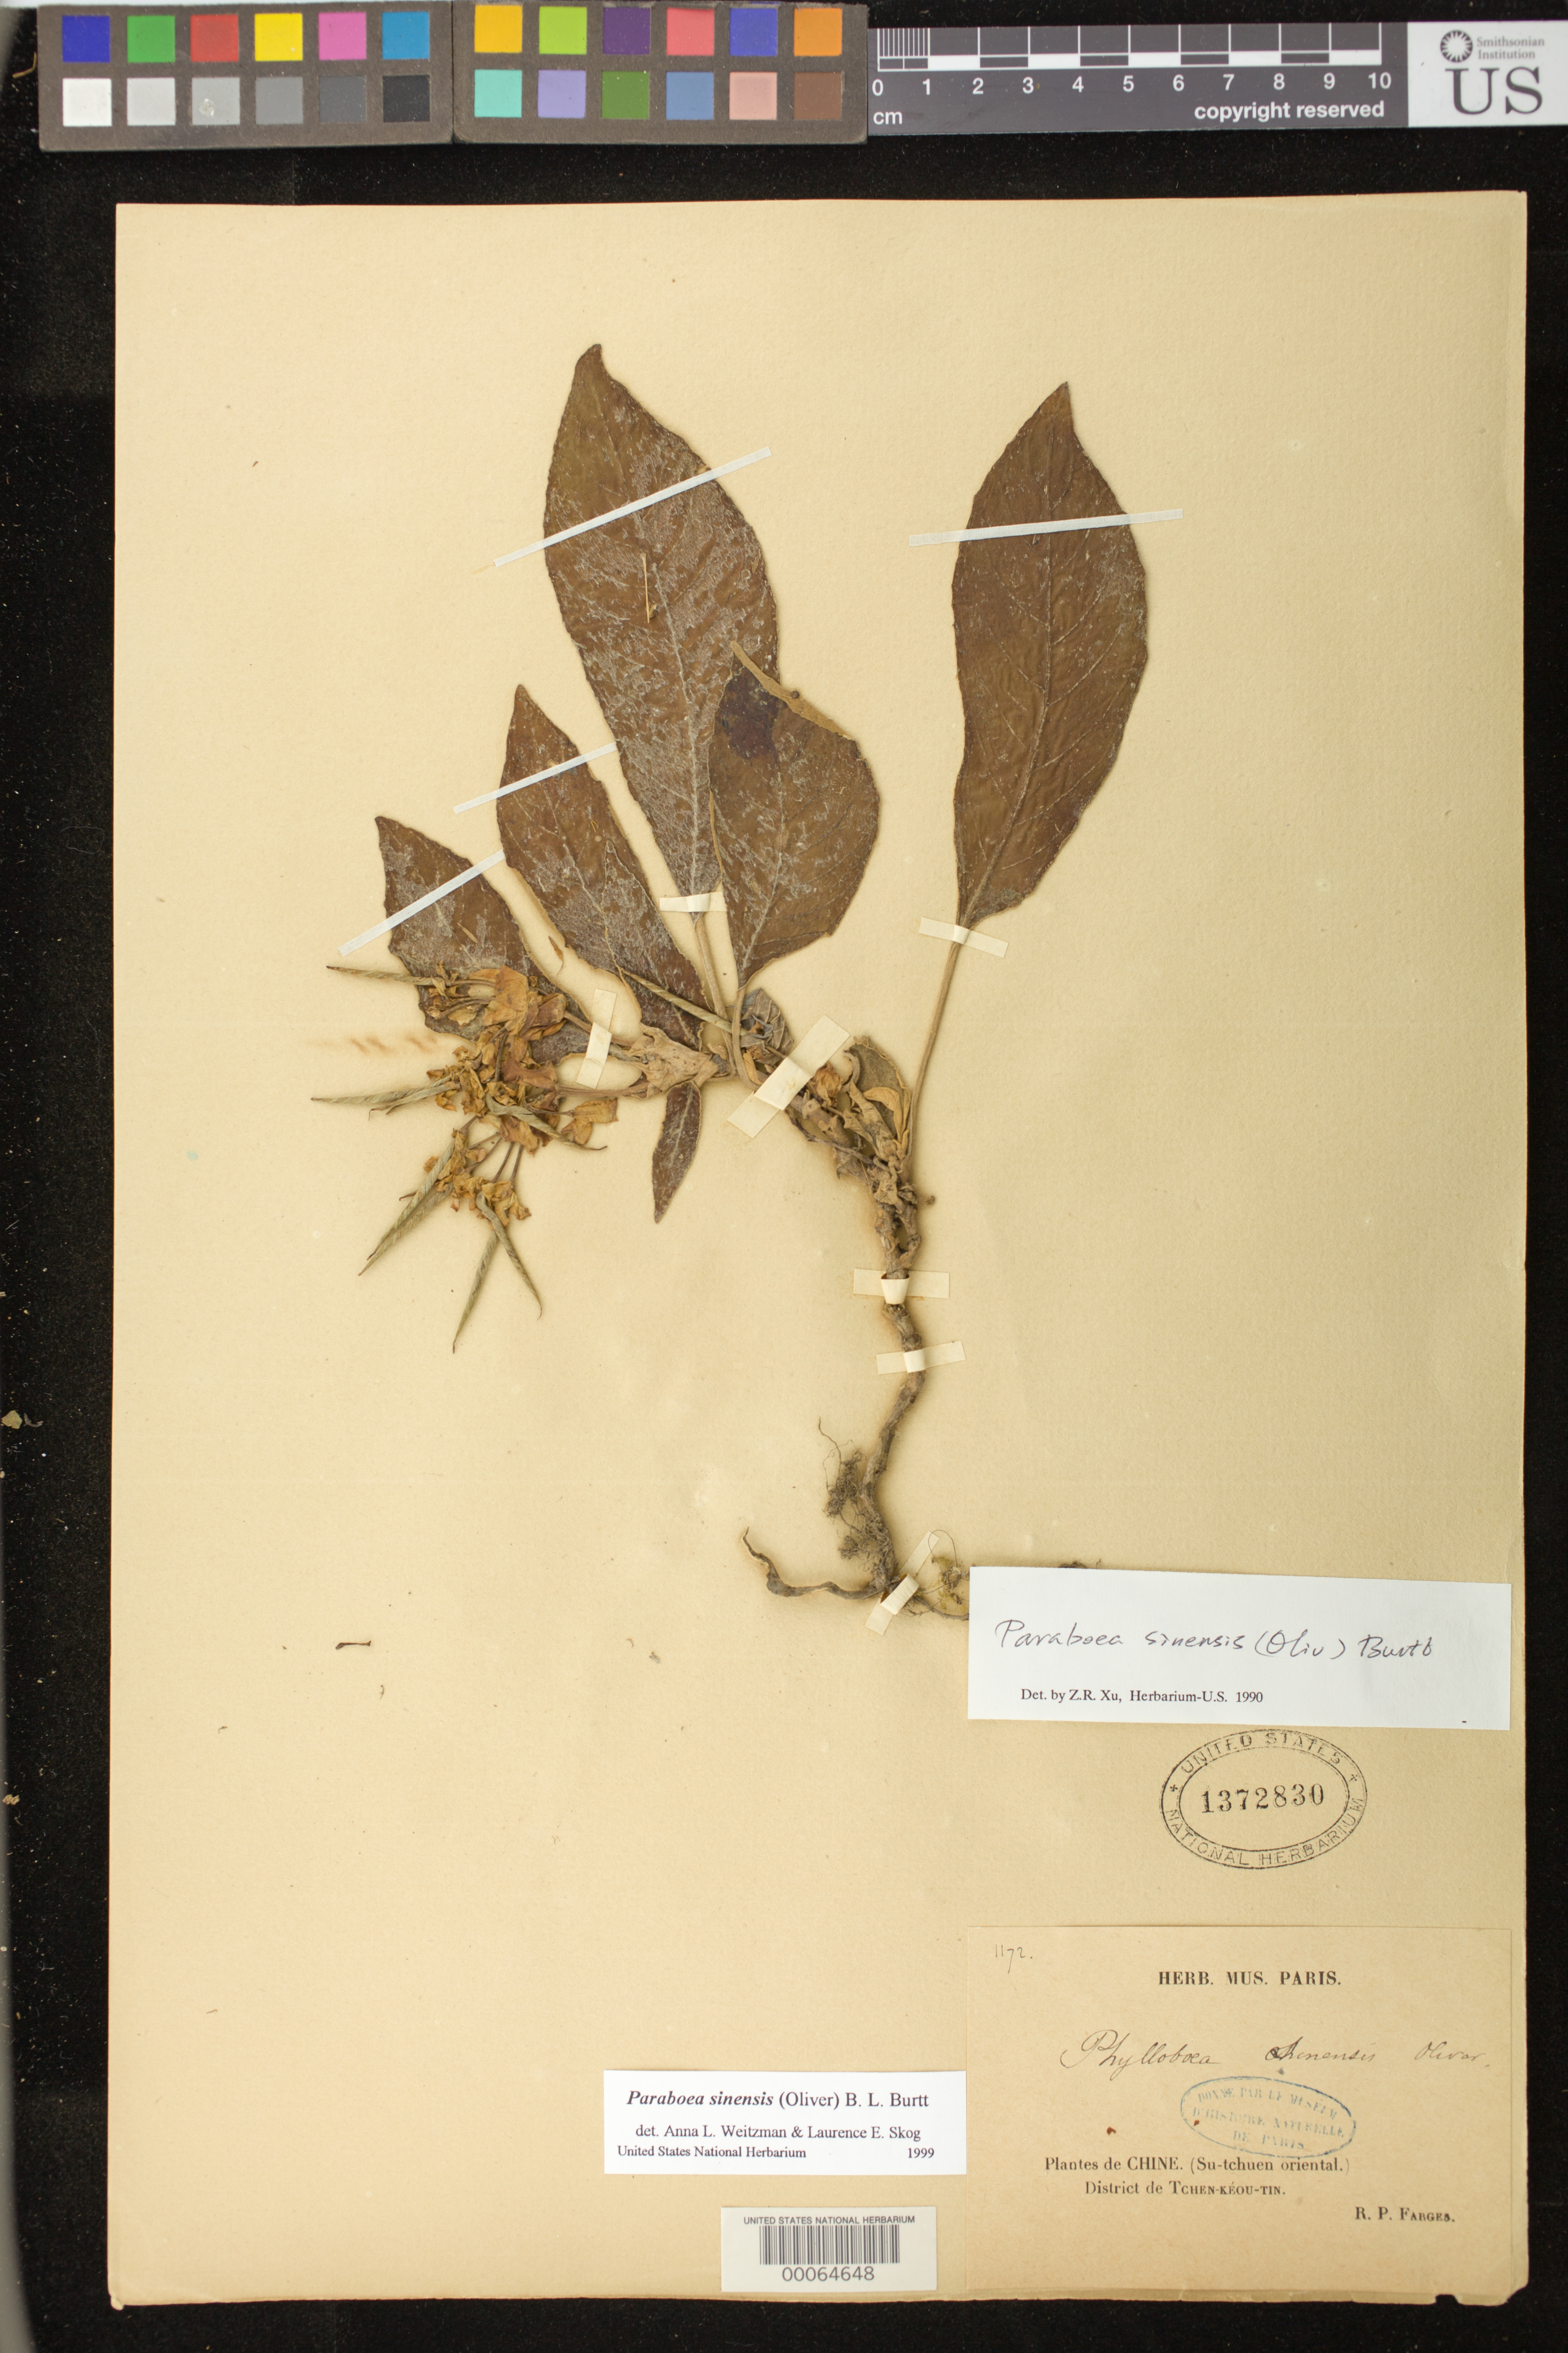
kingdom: Plantae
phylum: Tracheophyta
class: Magnoliopsida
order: Lamiales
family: Gesneriaceae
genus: Paraboea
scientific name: Paraboea rufescens var. umbellata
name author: (Drake) K.Y. Pan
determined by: Xu, Z. R.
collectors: R. Farges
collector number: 1172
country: China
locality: Tchenkeou tin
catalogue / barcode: US 1372830